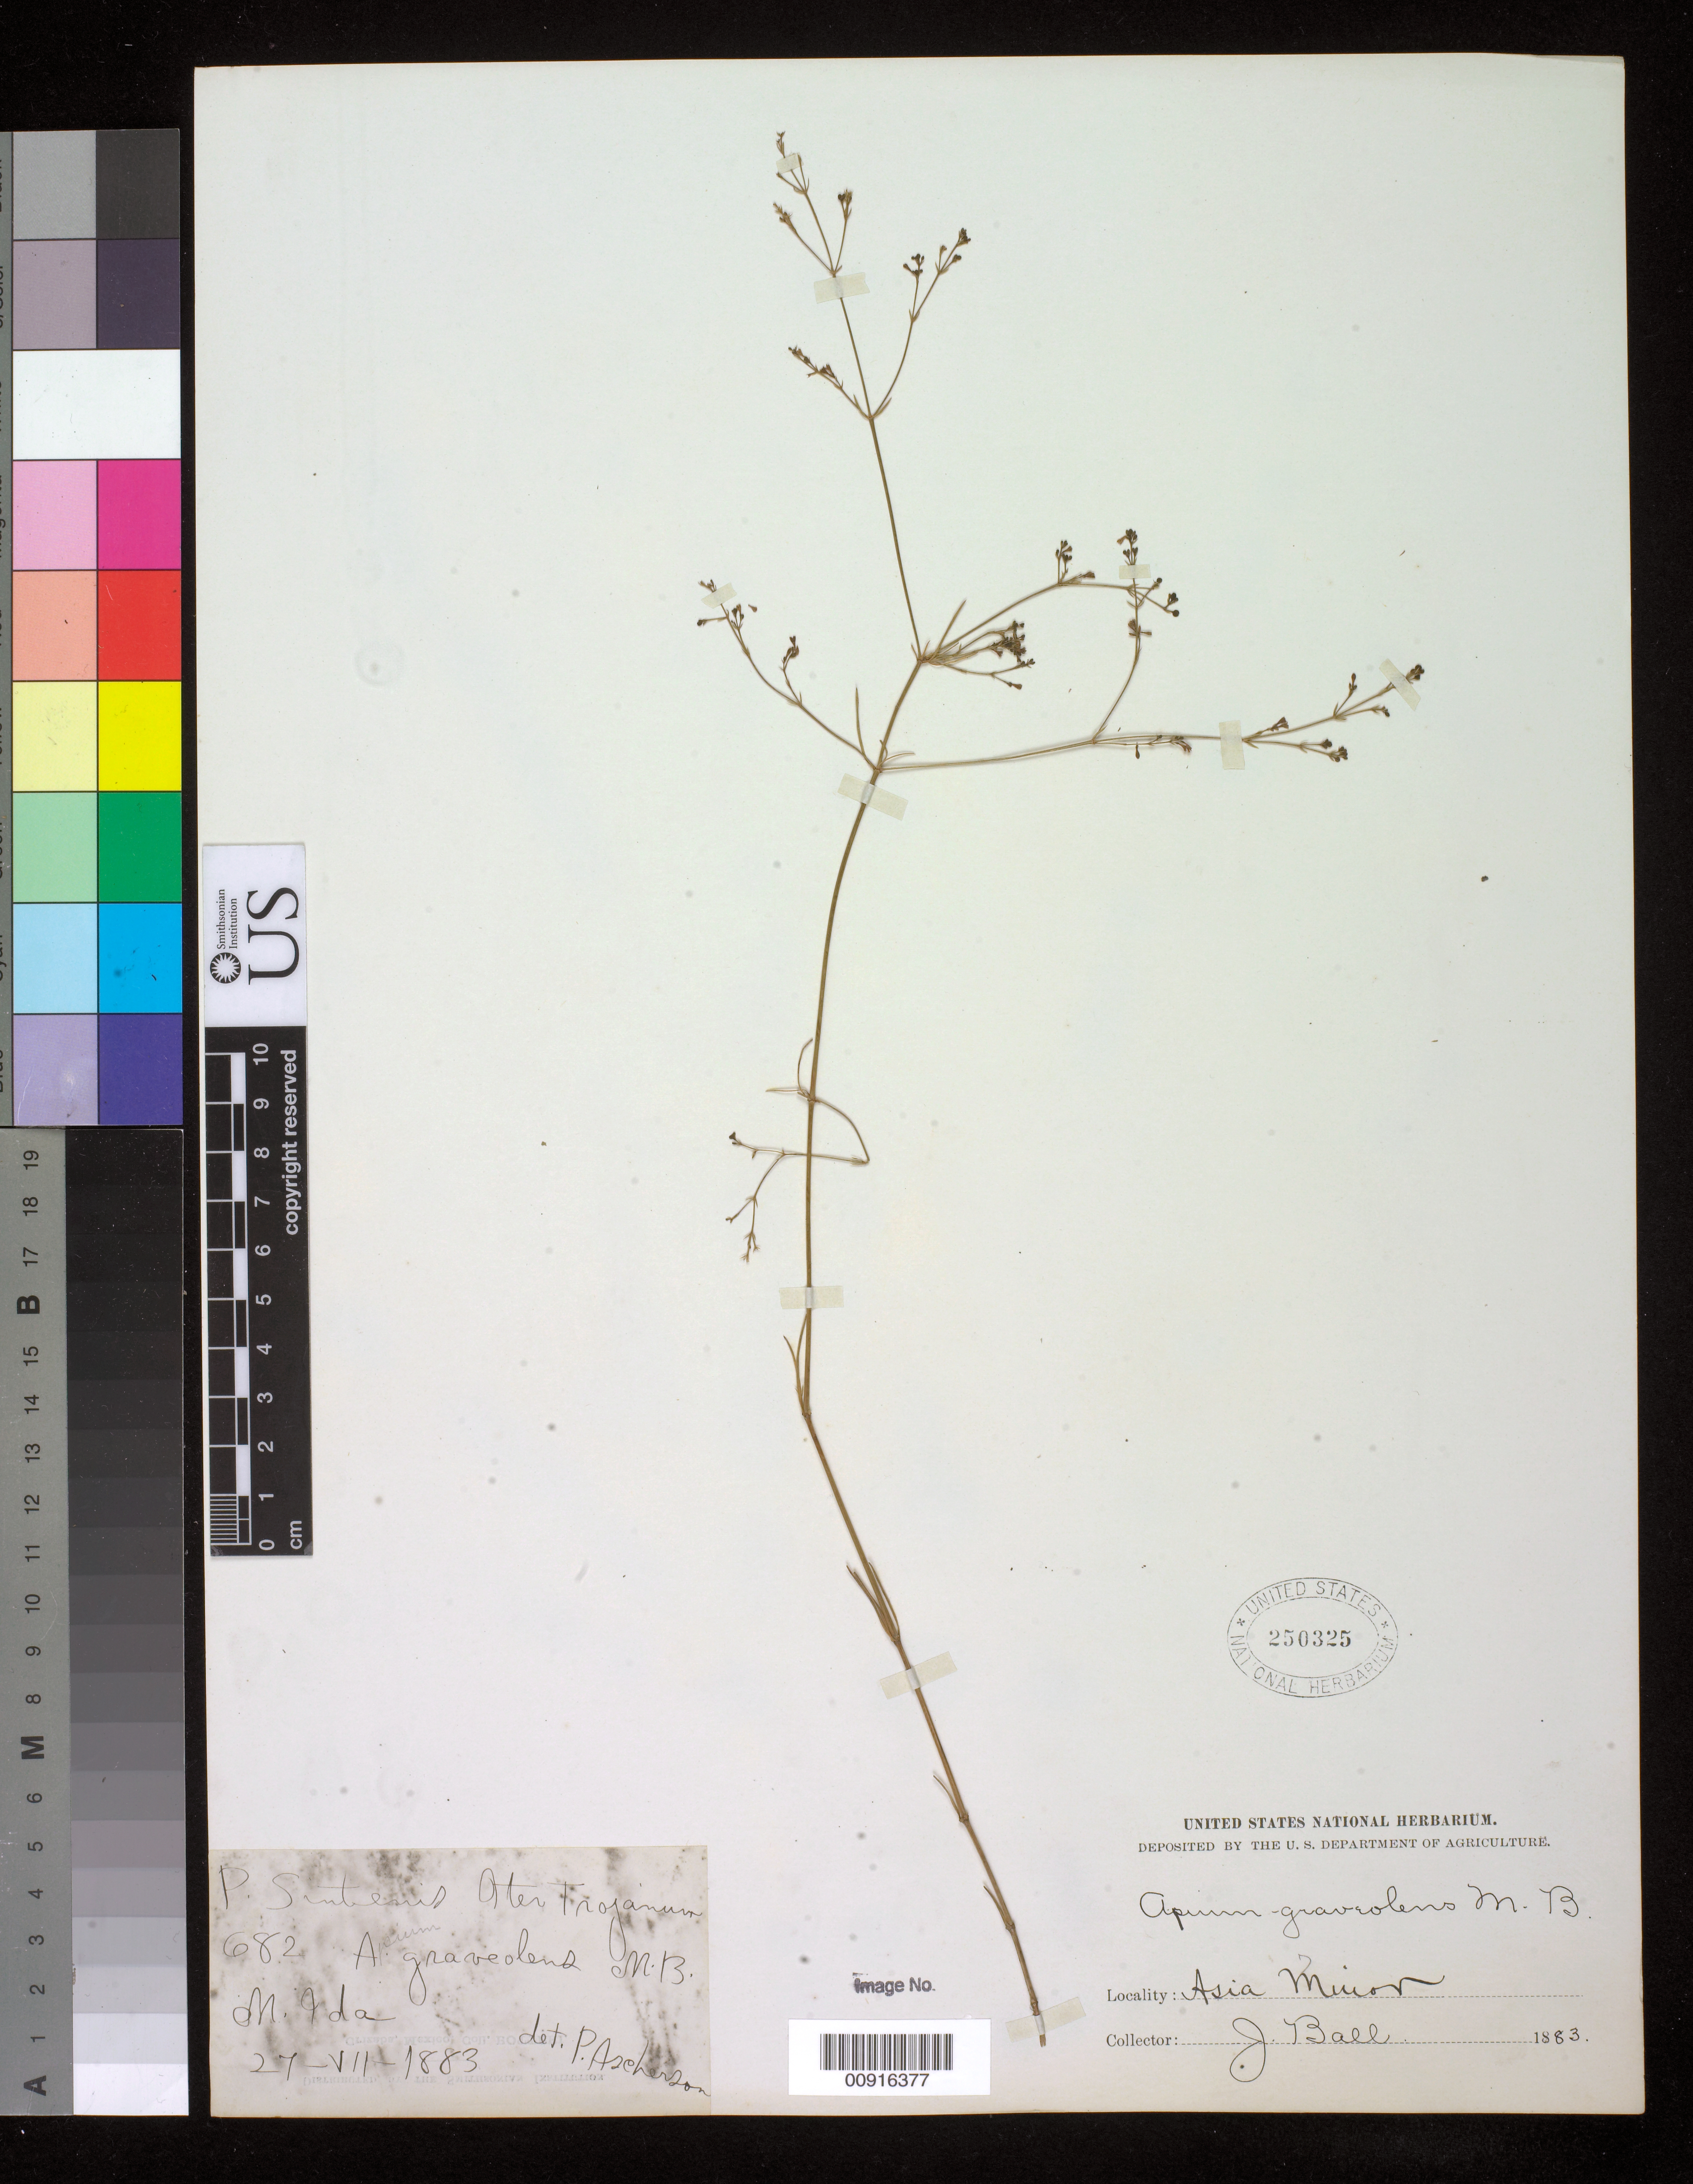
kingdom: Plantae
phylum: Tracheophyta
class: Magnoliopsida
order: Apiales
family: Apiaceae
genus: Apium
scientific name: Apium graveolens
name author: L.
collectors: J. Ball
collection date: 1883-07-27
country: Turkey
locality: Mt. Ida (Asia Minor)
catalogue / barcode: US 250325